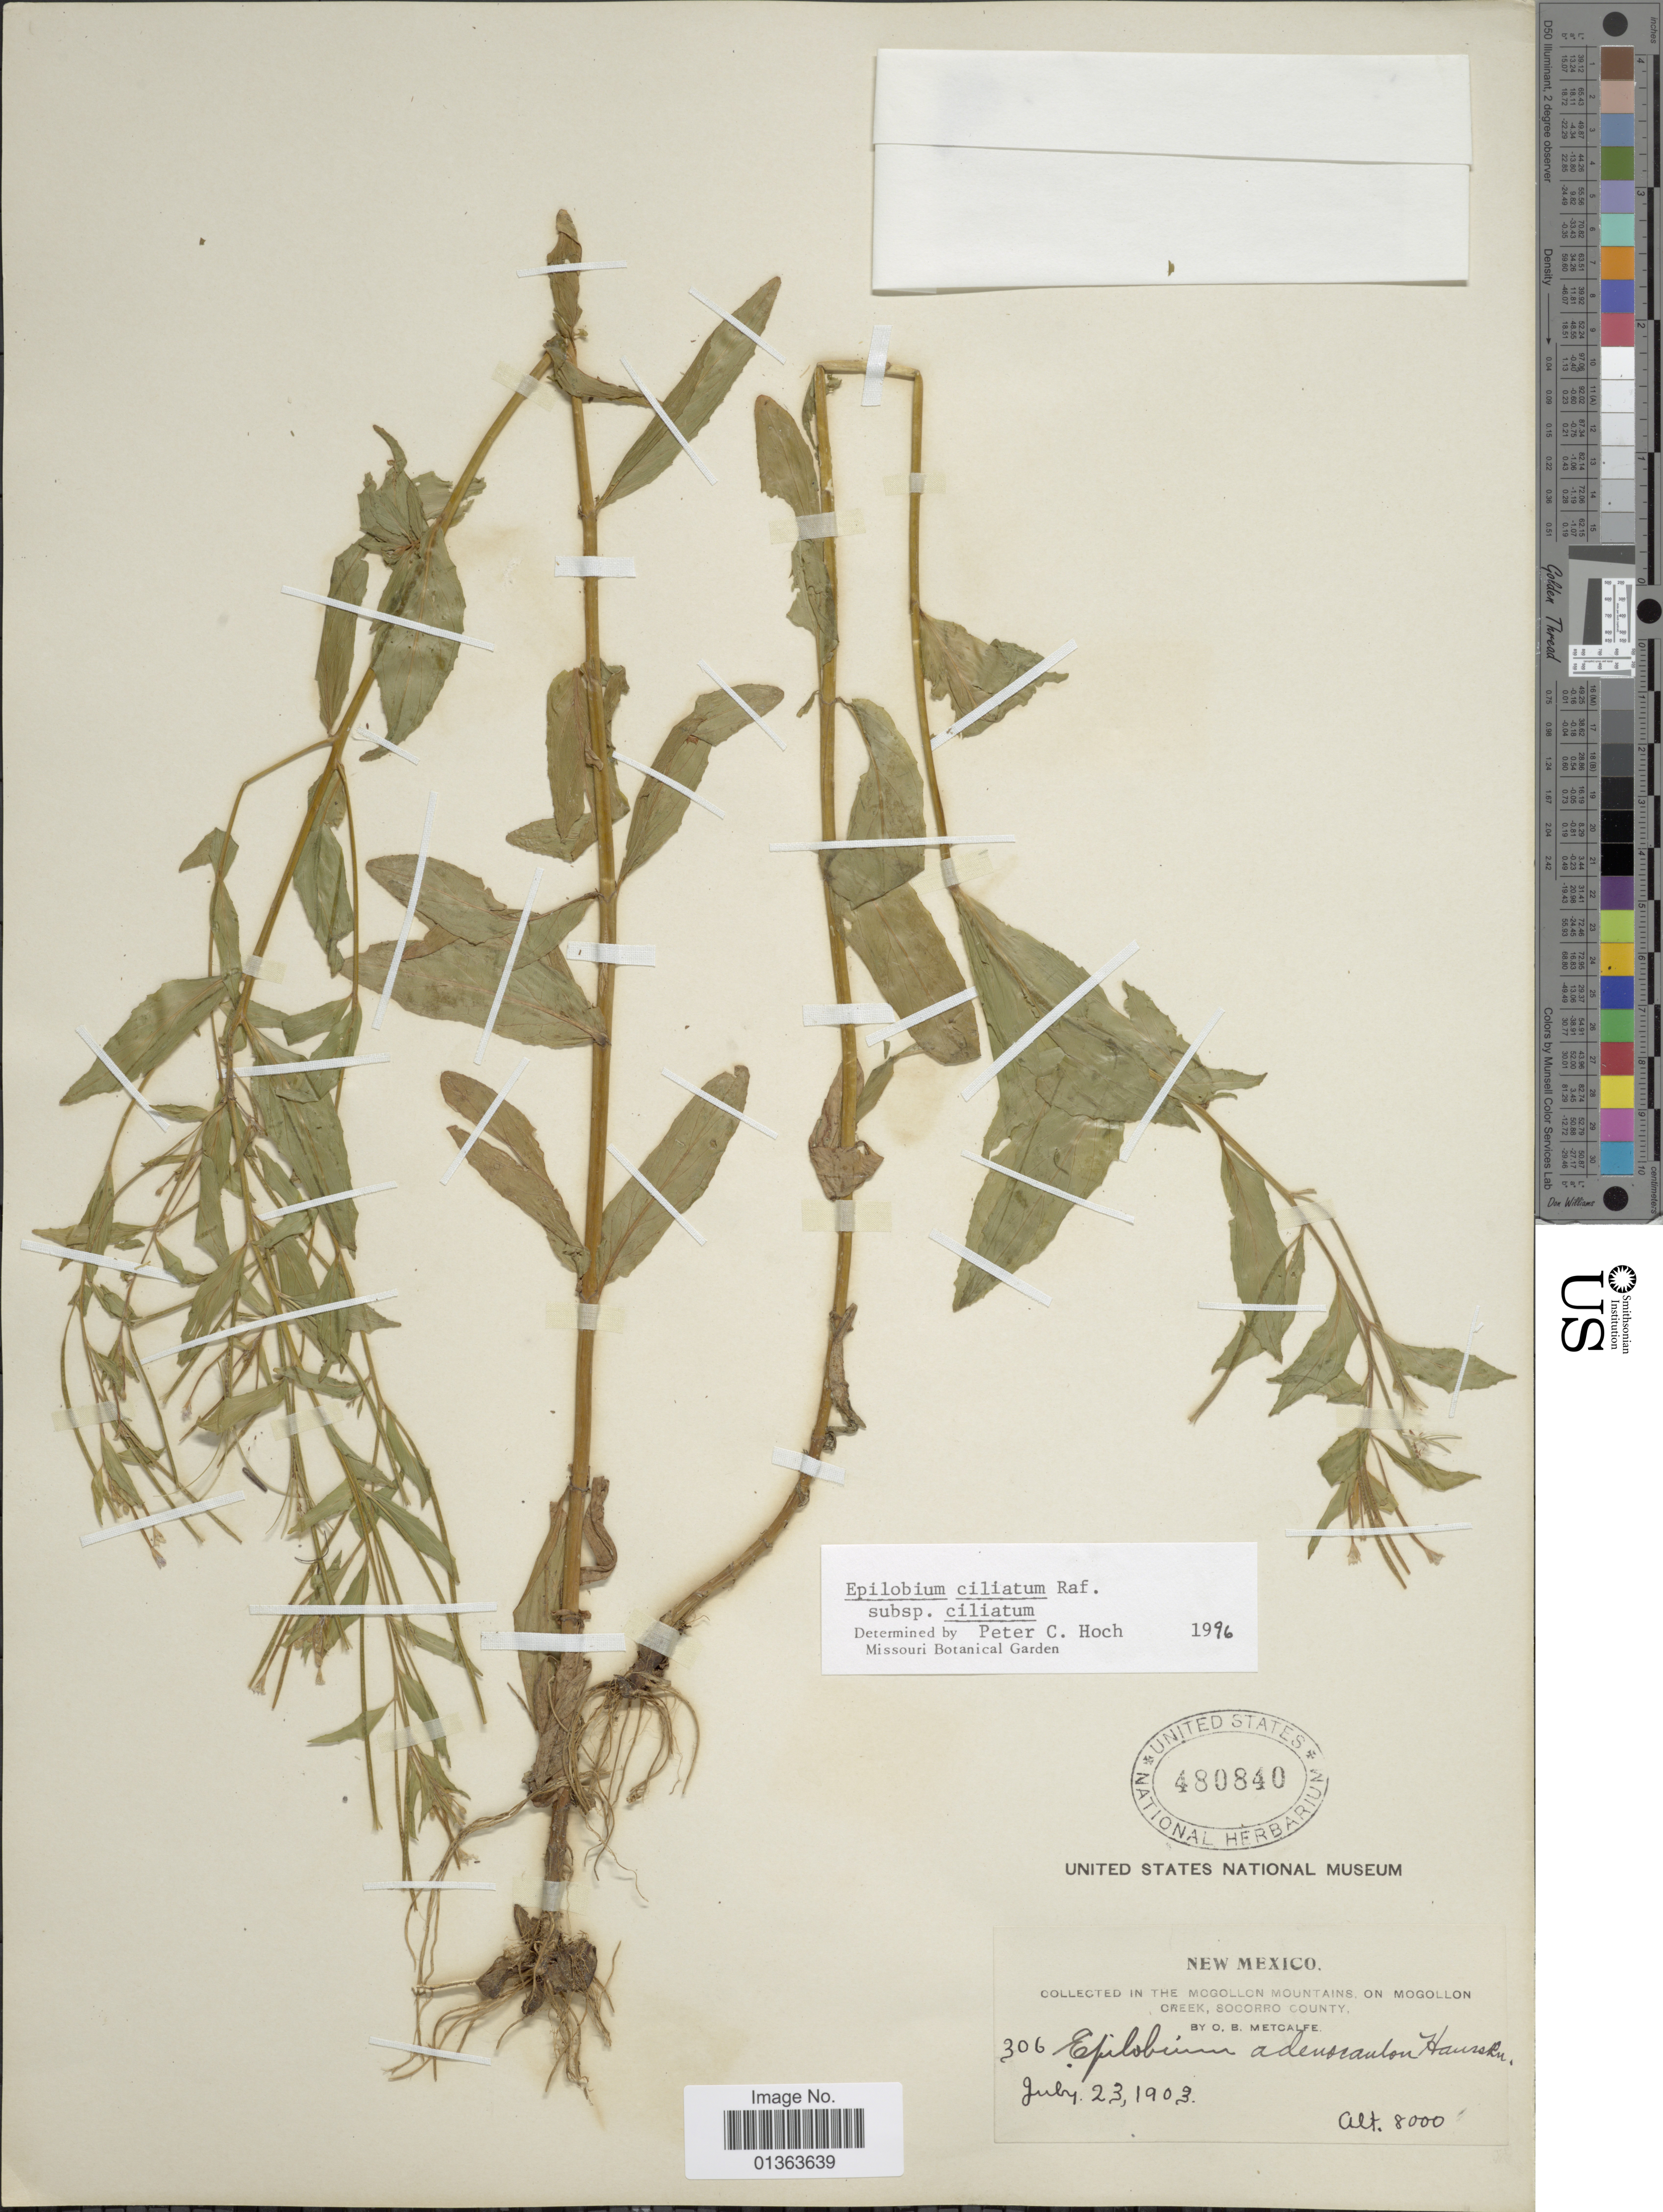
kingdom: Plantae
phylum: Tracheophyta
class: Magnoliopsida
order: Myrtales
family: Onagraceae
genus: Epilobium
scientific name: Epilobium ciliatum subsp. ciliatum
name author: Raf.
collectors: O. B. Metcalfe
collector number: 306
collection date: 1903-07-23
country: United States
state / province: New Mexico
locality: Mogollon Mountains, on Mogollon Creek, Socorro County.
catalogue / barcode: US 480840